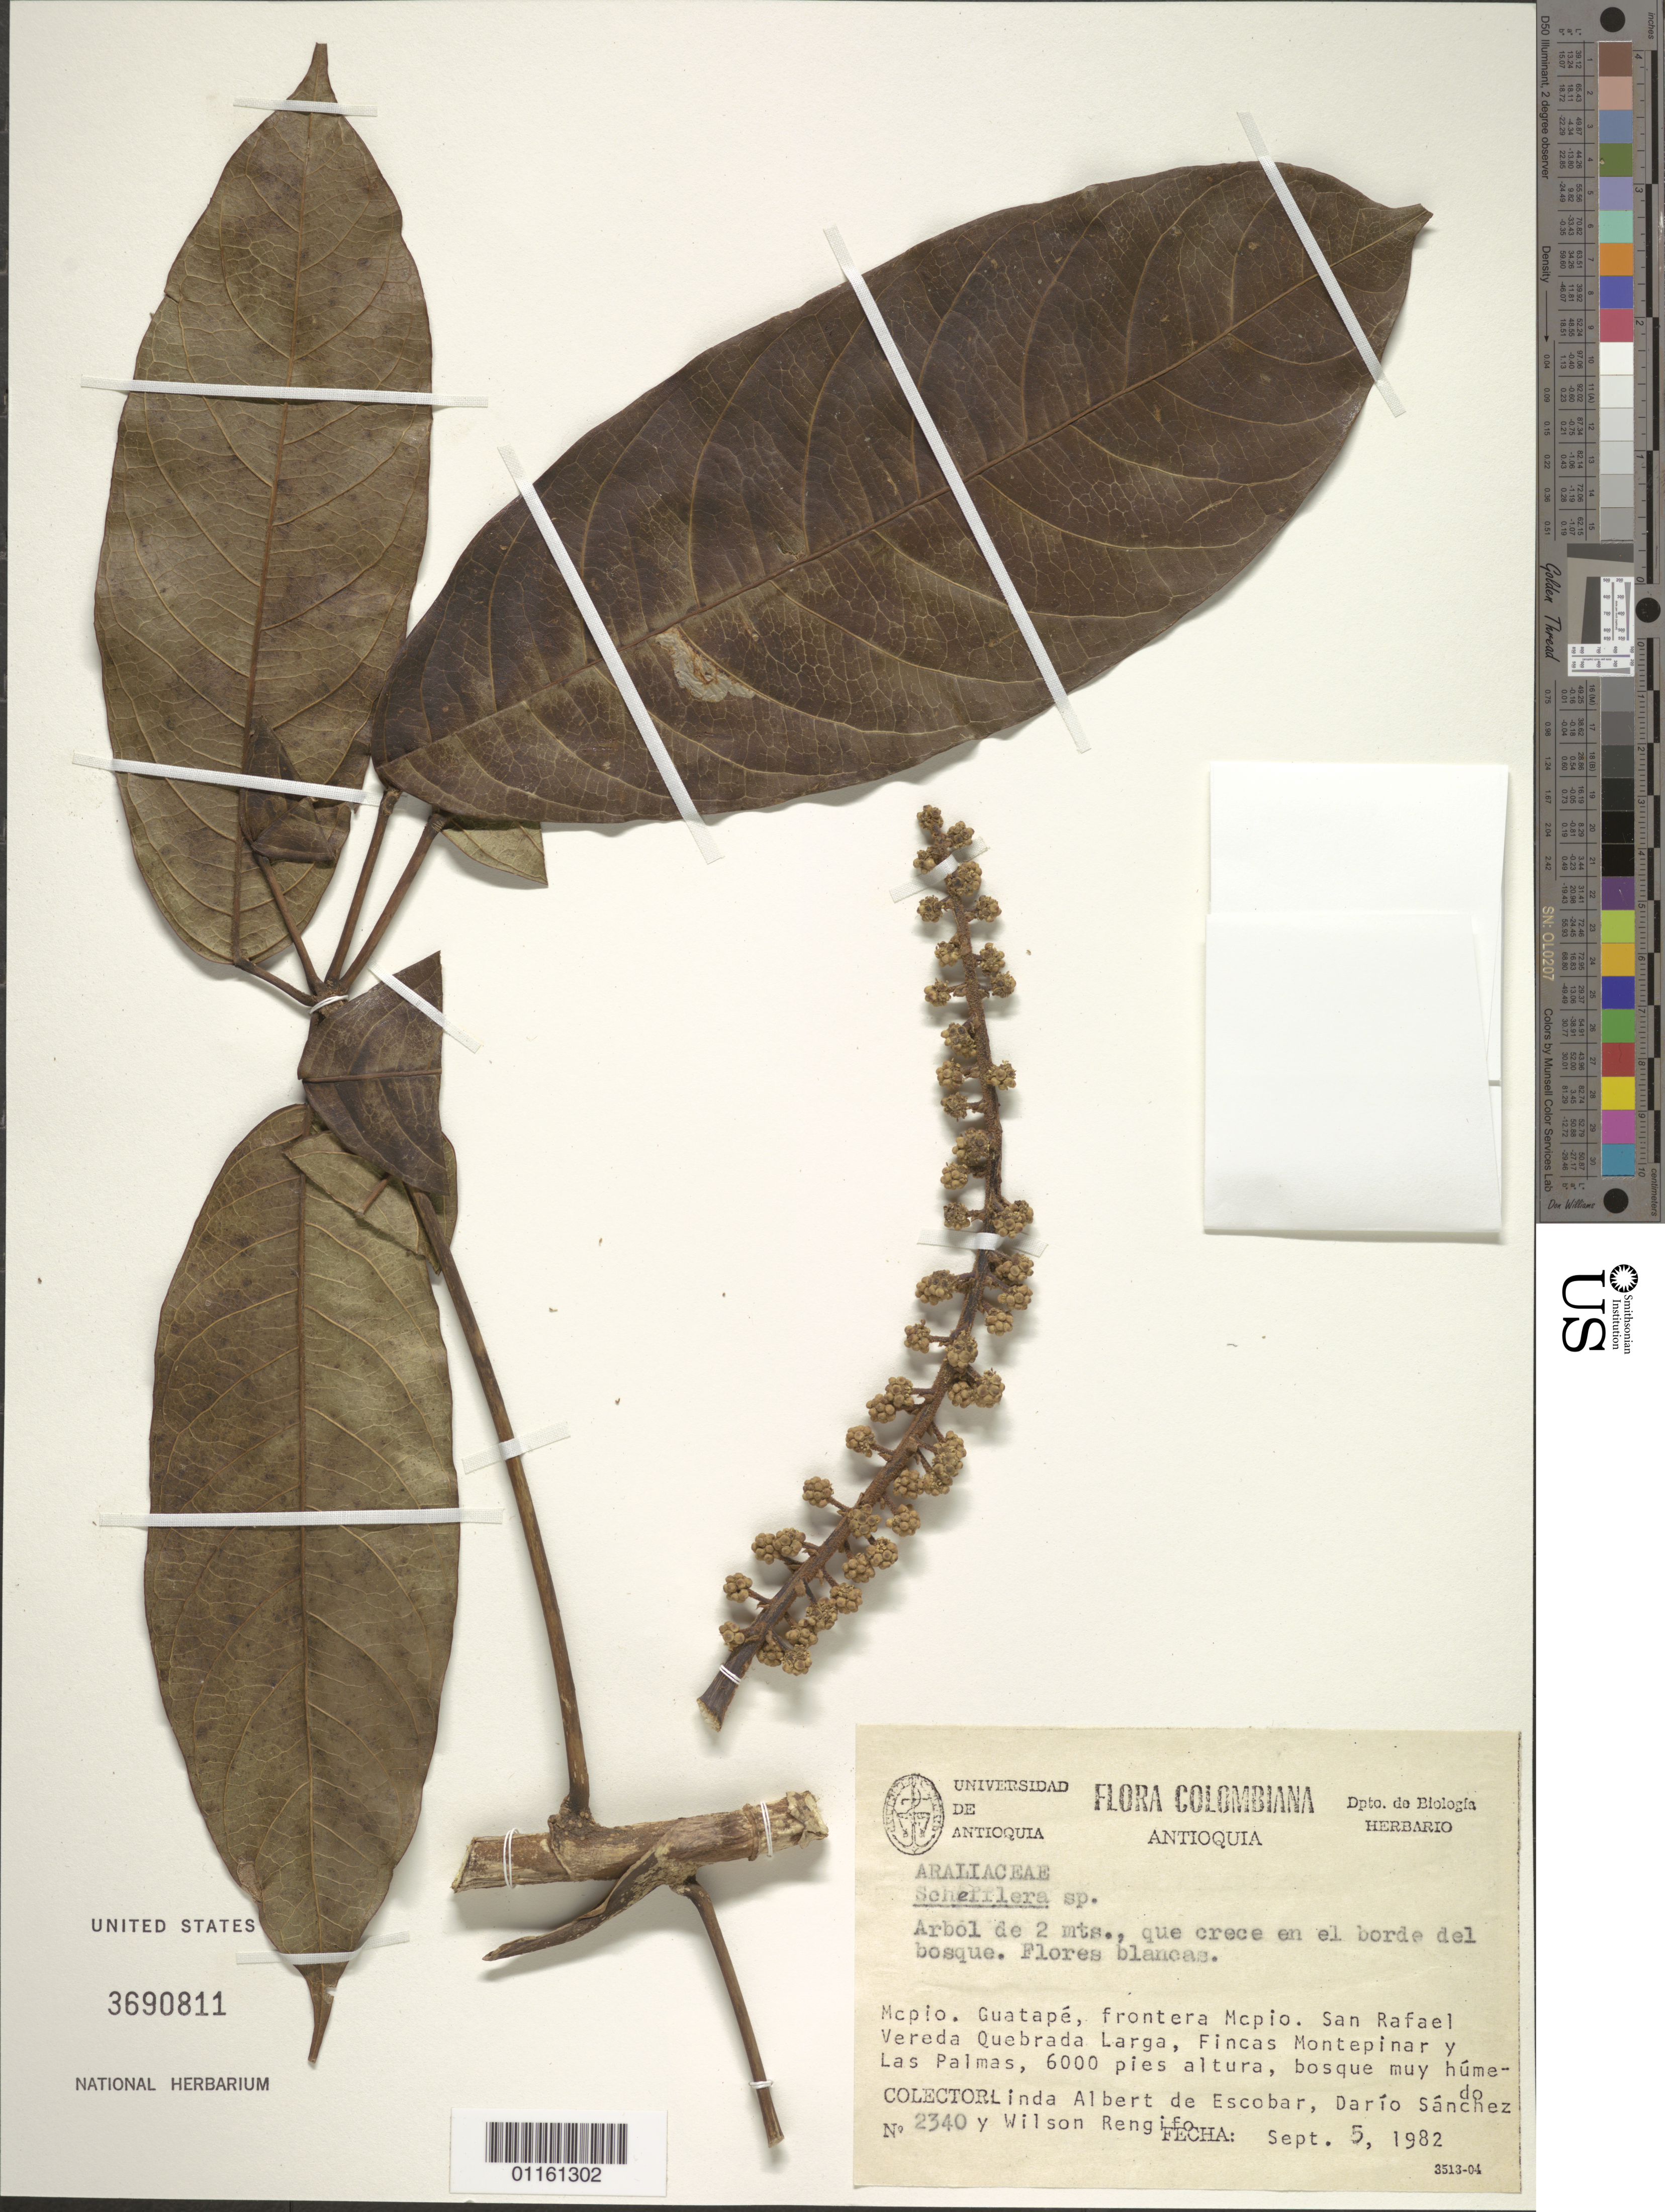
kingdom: Plantae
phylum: Tracheophyta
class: Magnoliopsida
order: Apiales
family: Araliaceae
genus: Schefflera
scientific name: Schefflera sp.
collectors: L. K. de Escobar, D. Sánchez & W. Rengifo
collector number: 2340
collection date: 1982-09-05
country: Colombia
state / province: Antioquia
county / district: Guatapé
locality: Frontera Mcio. San Rafael Vereda Quebrada Larga, Fincas Montepinar y Las Palmas, 6000 pies altura.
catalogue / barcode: US 3690811